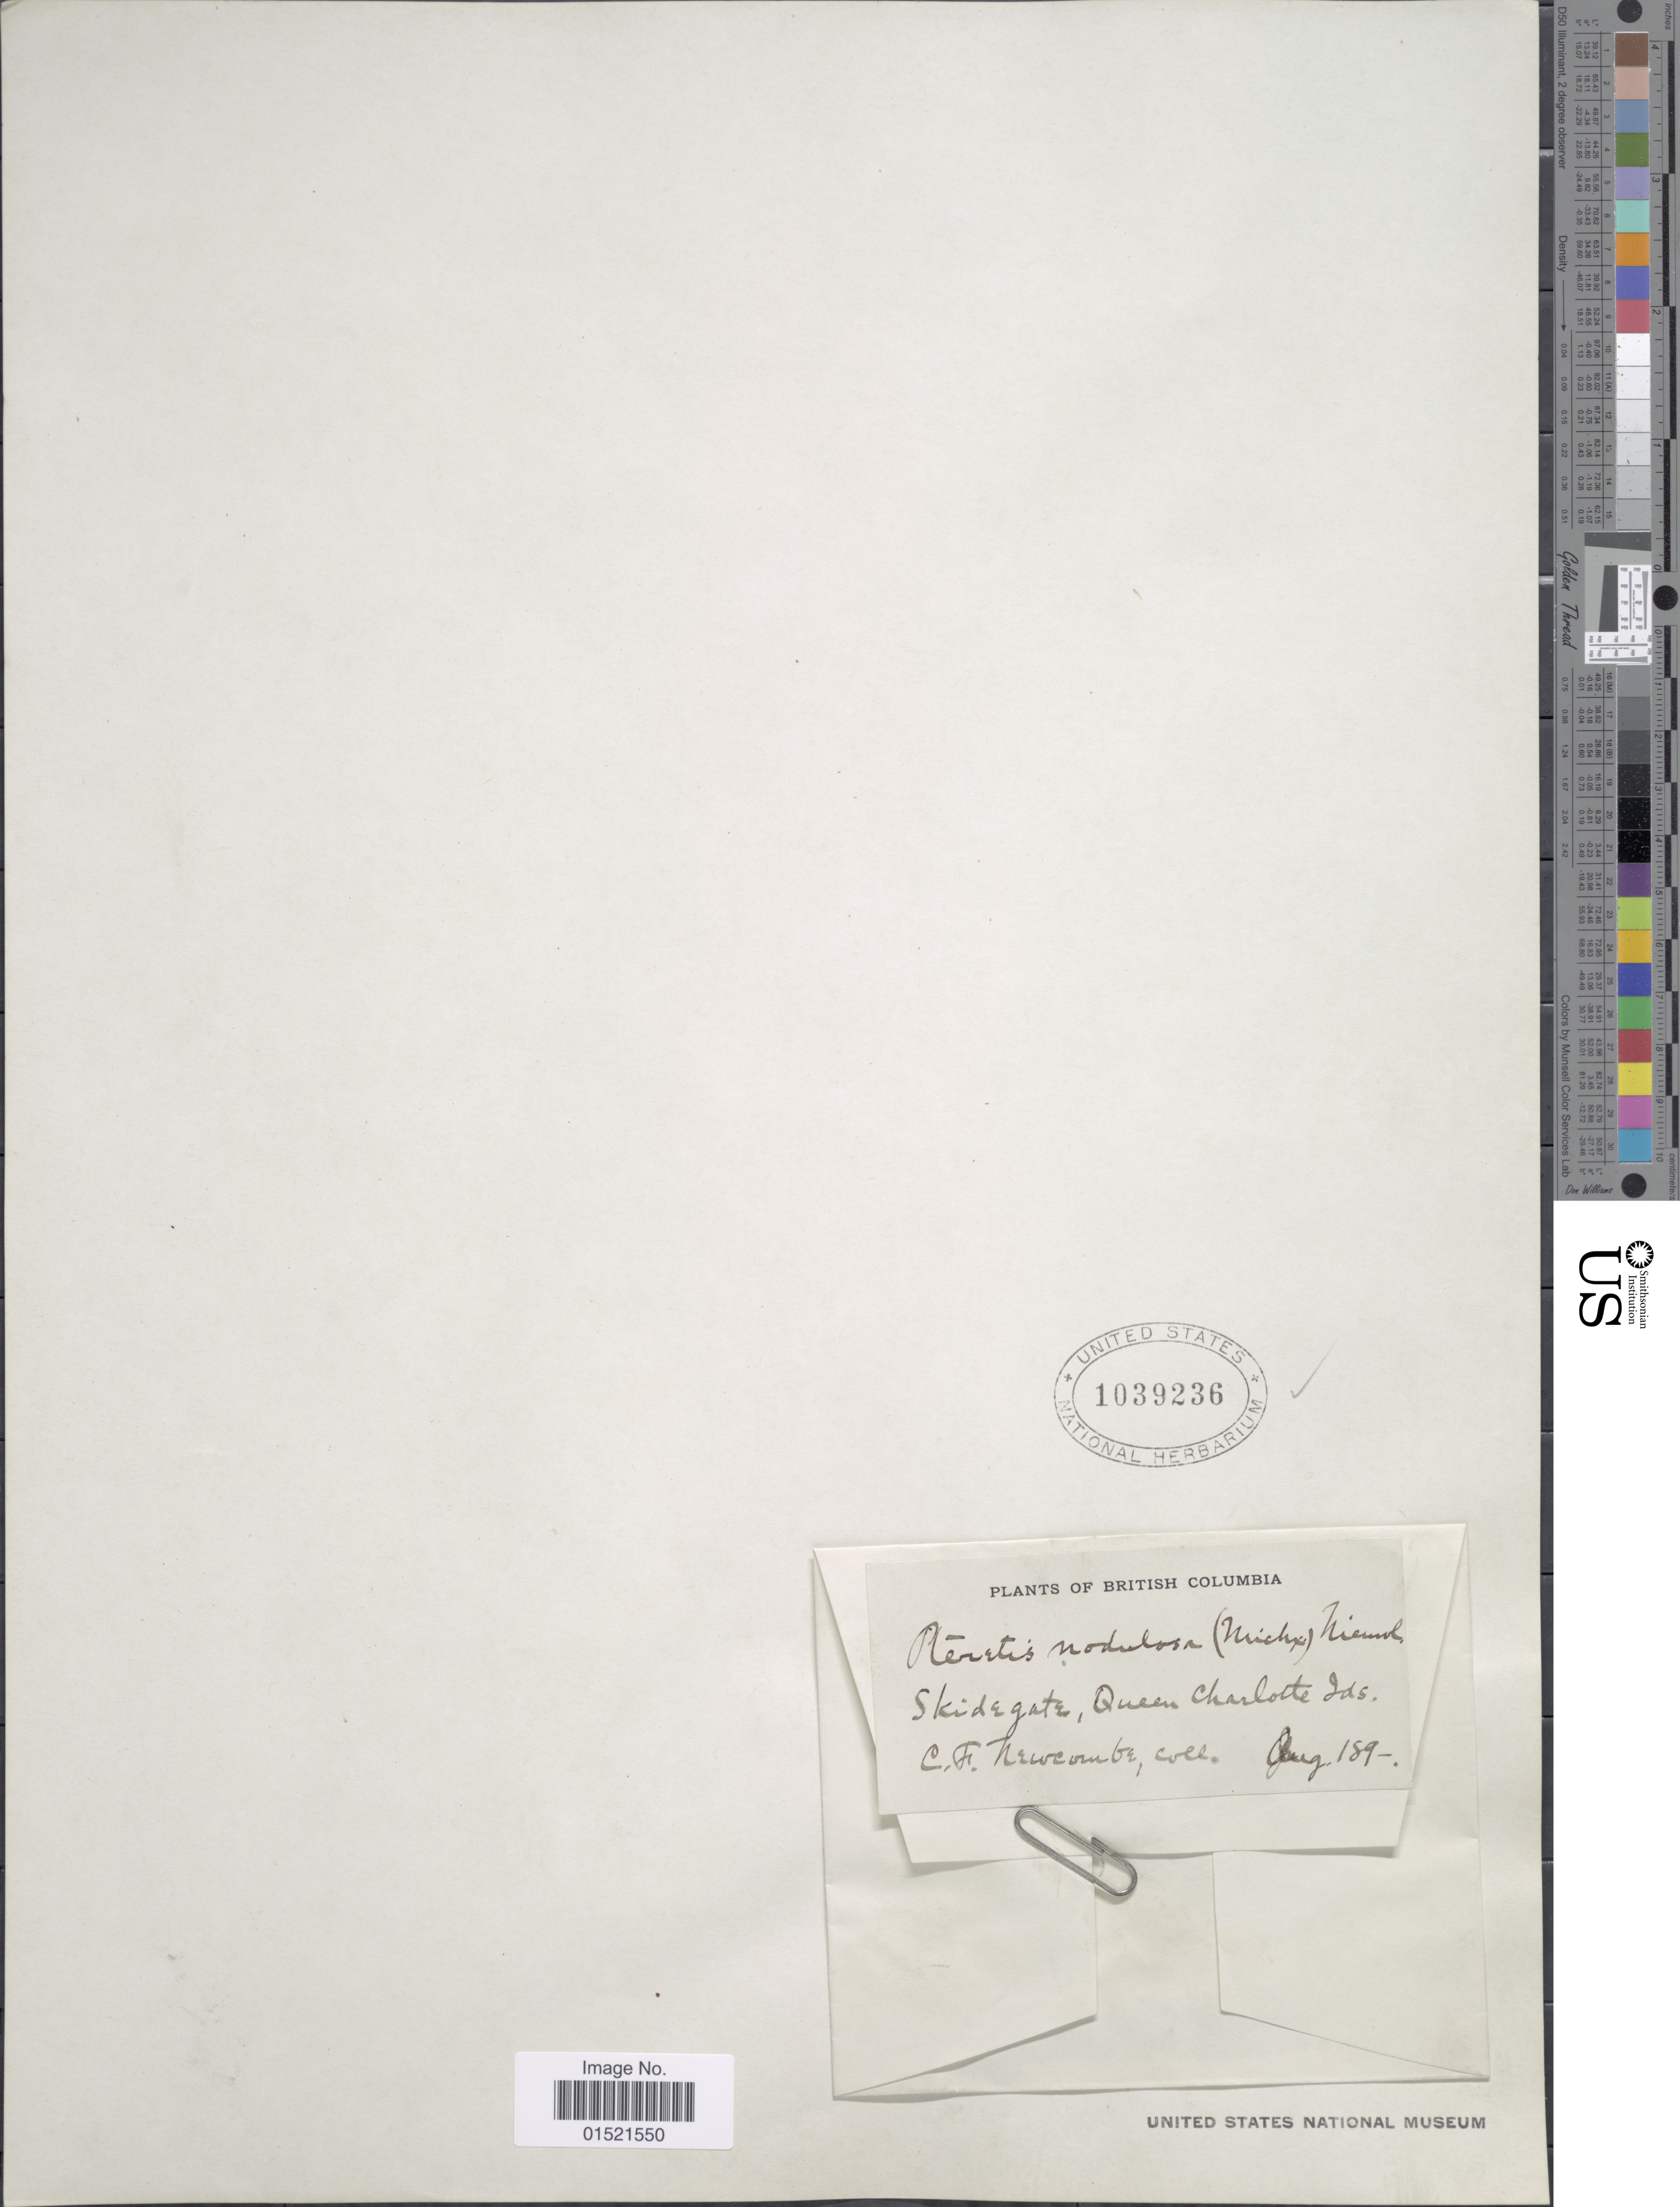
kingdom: Plantae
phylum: Tracheophyta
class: Polypodiopsida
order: Polypodiales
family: Onocleaceae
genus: Matteuccia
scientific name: Matteuccia struthiopteris var. pensylvanica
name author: (Willd.) C.V. Morton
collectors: C. Newcombe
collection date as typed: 189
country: Canada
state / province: British Columbia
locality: Skidegate, Queen Charlotte Ids.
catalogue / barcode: US 1039236